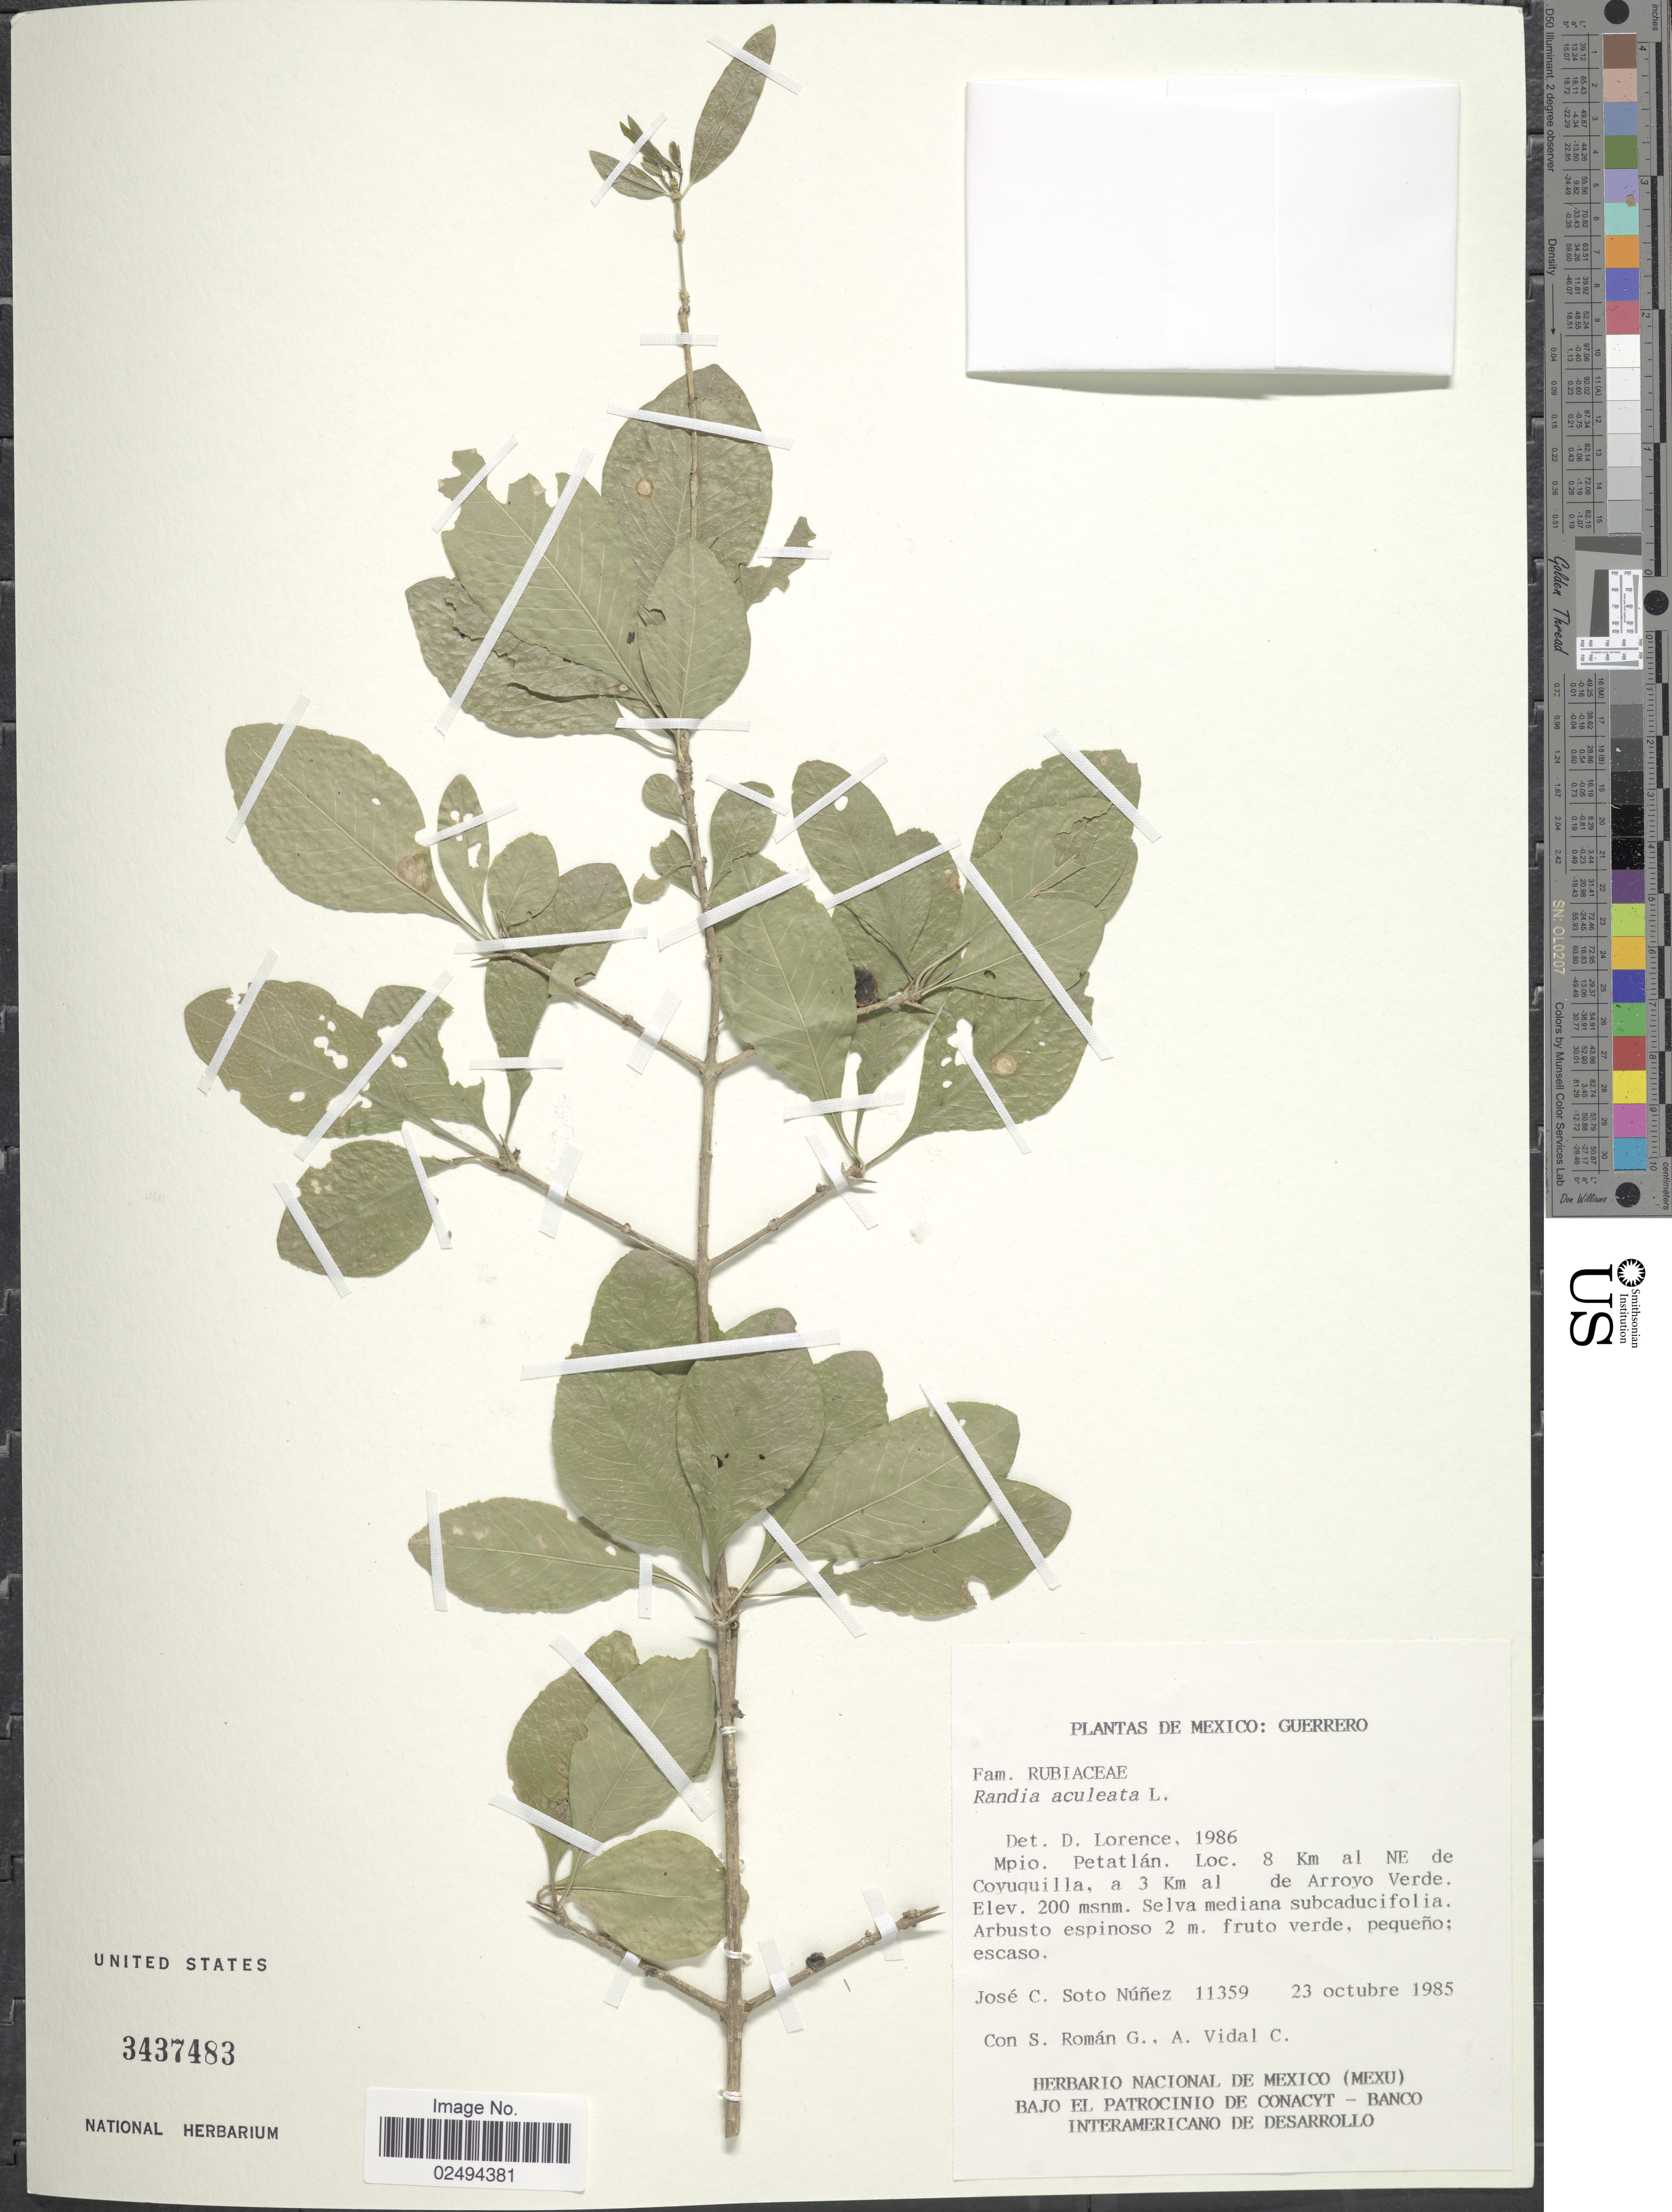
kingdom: Plantae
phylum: Tracheophyta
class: Magnoliopsida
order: Gentianales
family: Rubiaceae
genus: Randia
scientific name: Randia aculeata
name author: L.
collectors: J. Soto, S. Román G. & A. Vidal C.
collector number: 11359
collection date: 1985-10-23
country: Mexico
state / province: Guerrero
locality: Mpio. Petatlan. Loc. 8 Km al NE de Coyuquilla, a 3 Km al de Arroyo Verde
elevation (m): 200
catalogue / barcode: US 3437483